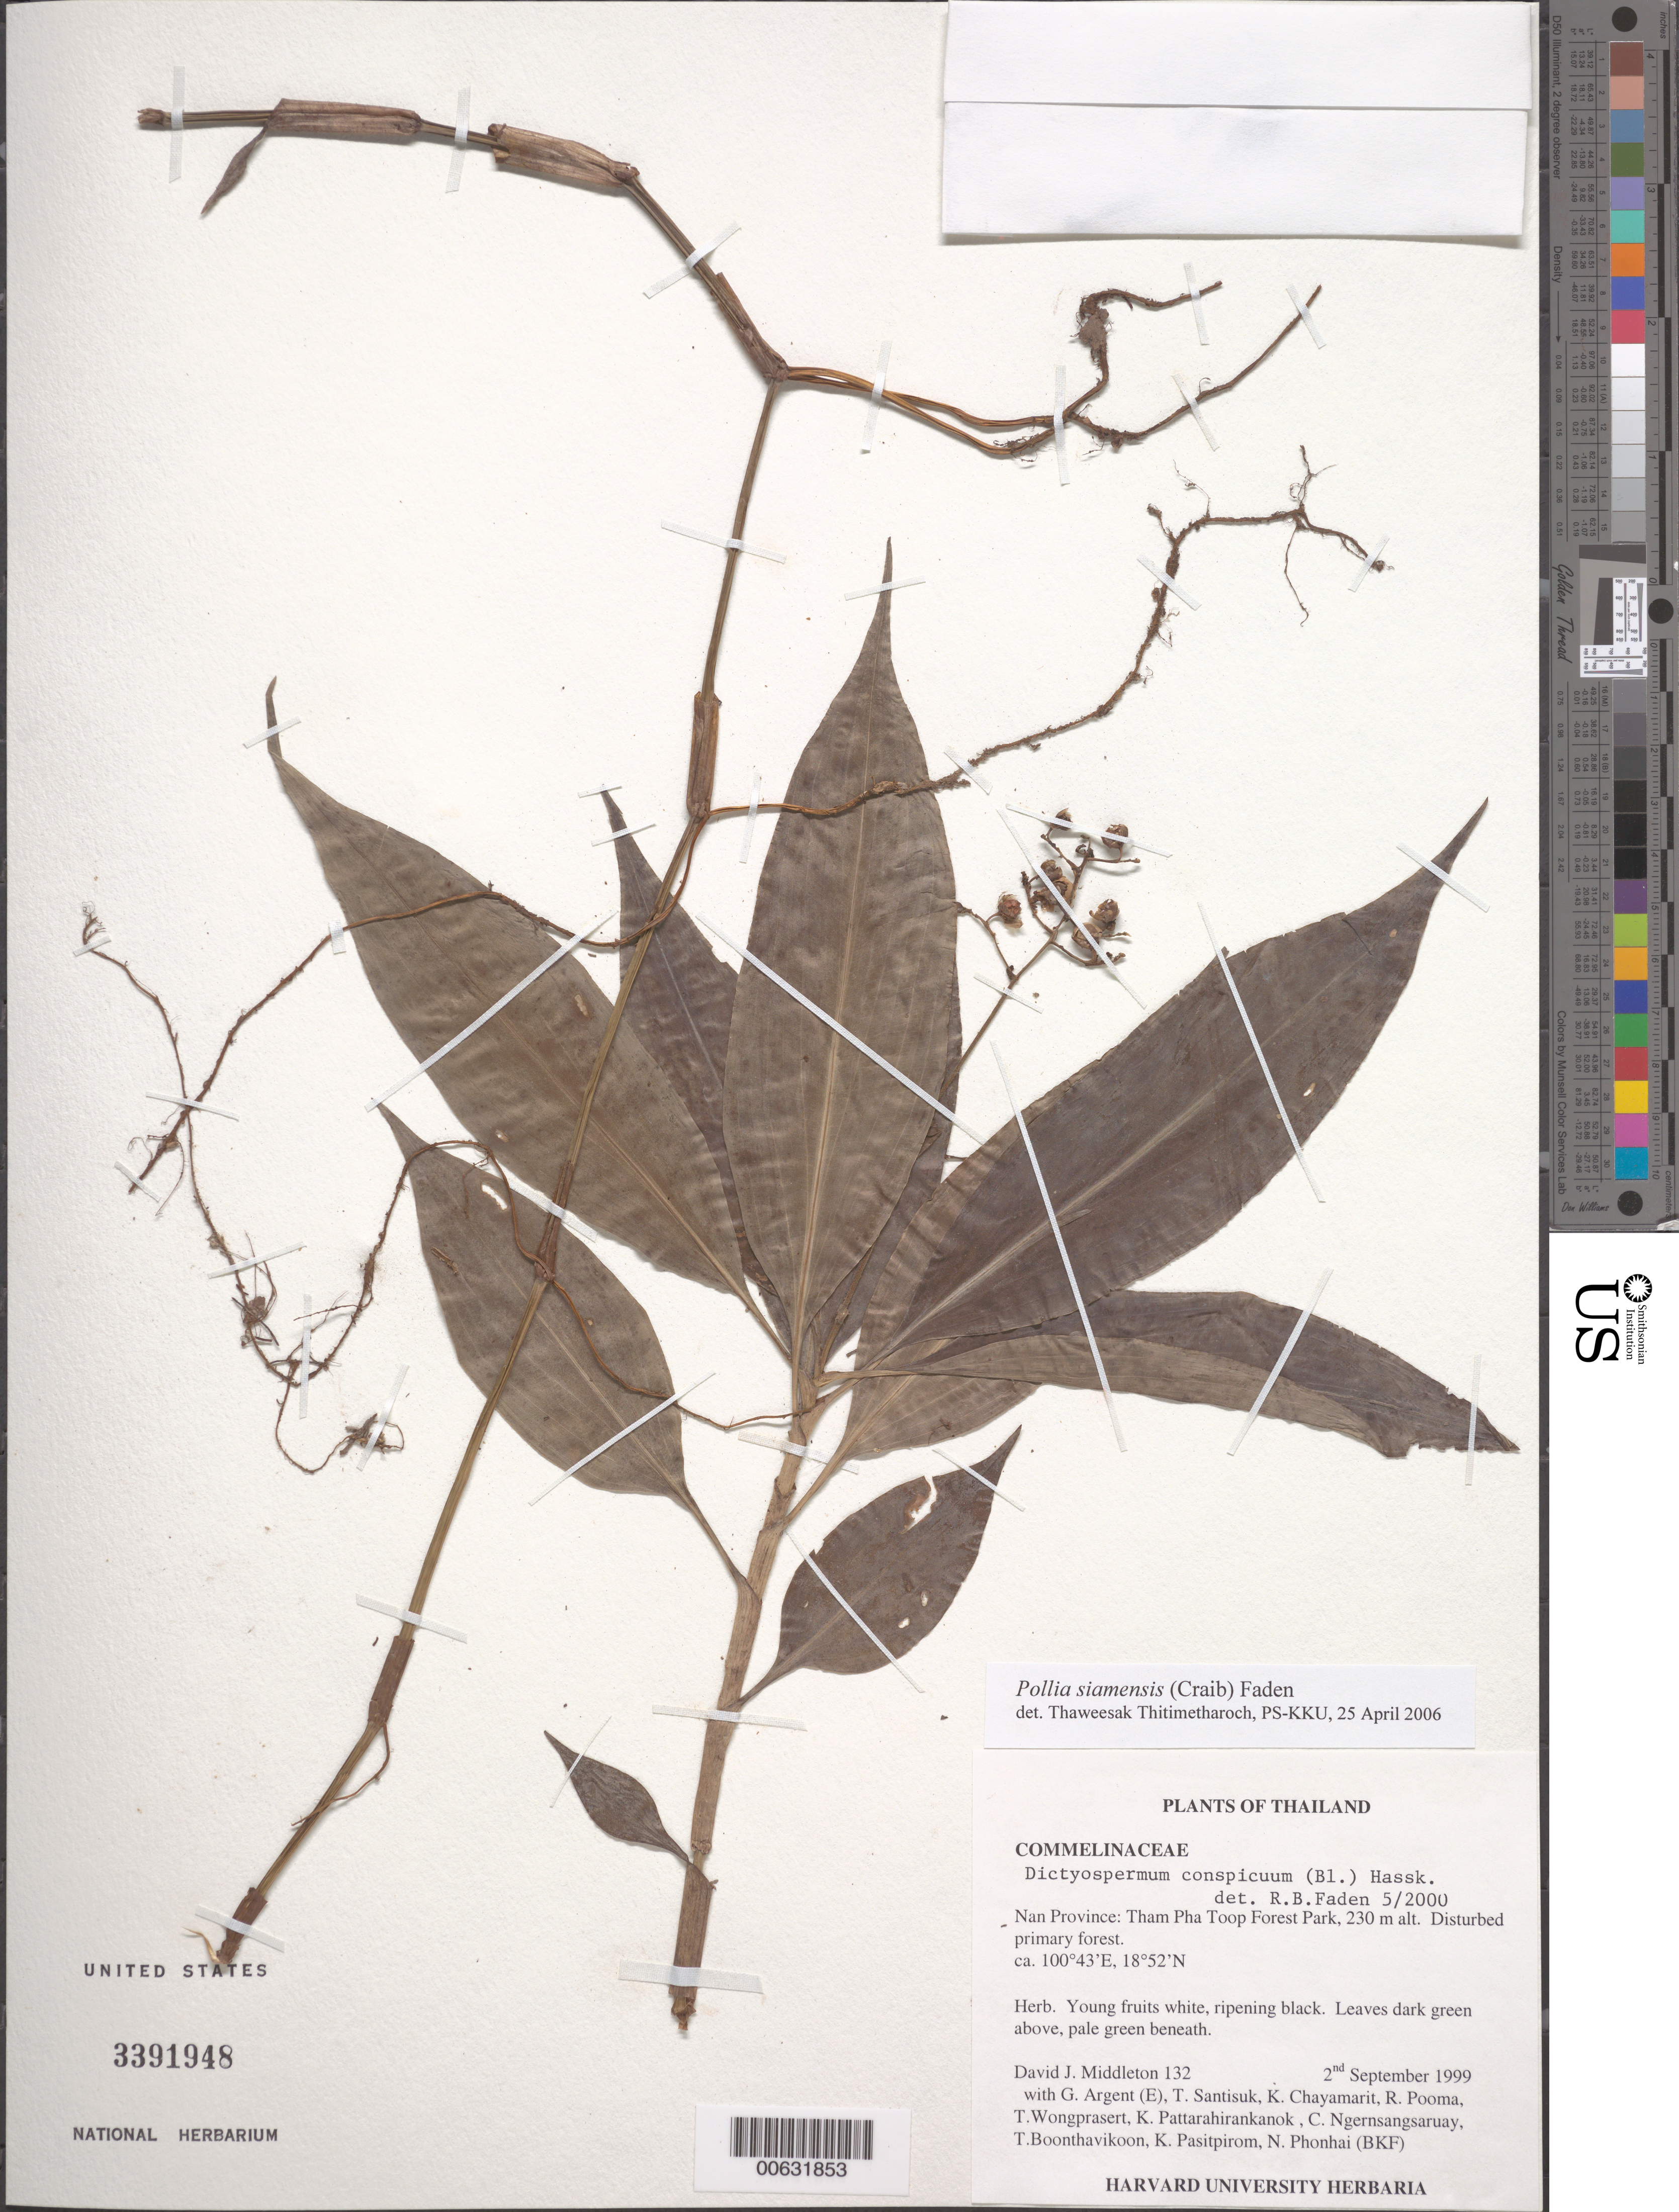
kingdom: Plantae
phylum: Tracheophyta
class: Liliopsida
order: Commelinales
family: Commelinaceae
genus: Dictyospermum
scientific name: Dictyospermum conspicuum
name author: (Blume) Hassk.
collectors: D. J. Middleton, G. Argent, T. Santisuk, K. Chayamarit & R. Pooma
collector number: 132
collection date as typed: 02 Sep 1999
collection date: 1999-09-02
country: Thailand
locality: Nan prov., tham pha toop forest park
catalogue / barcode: US 3391948